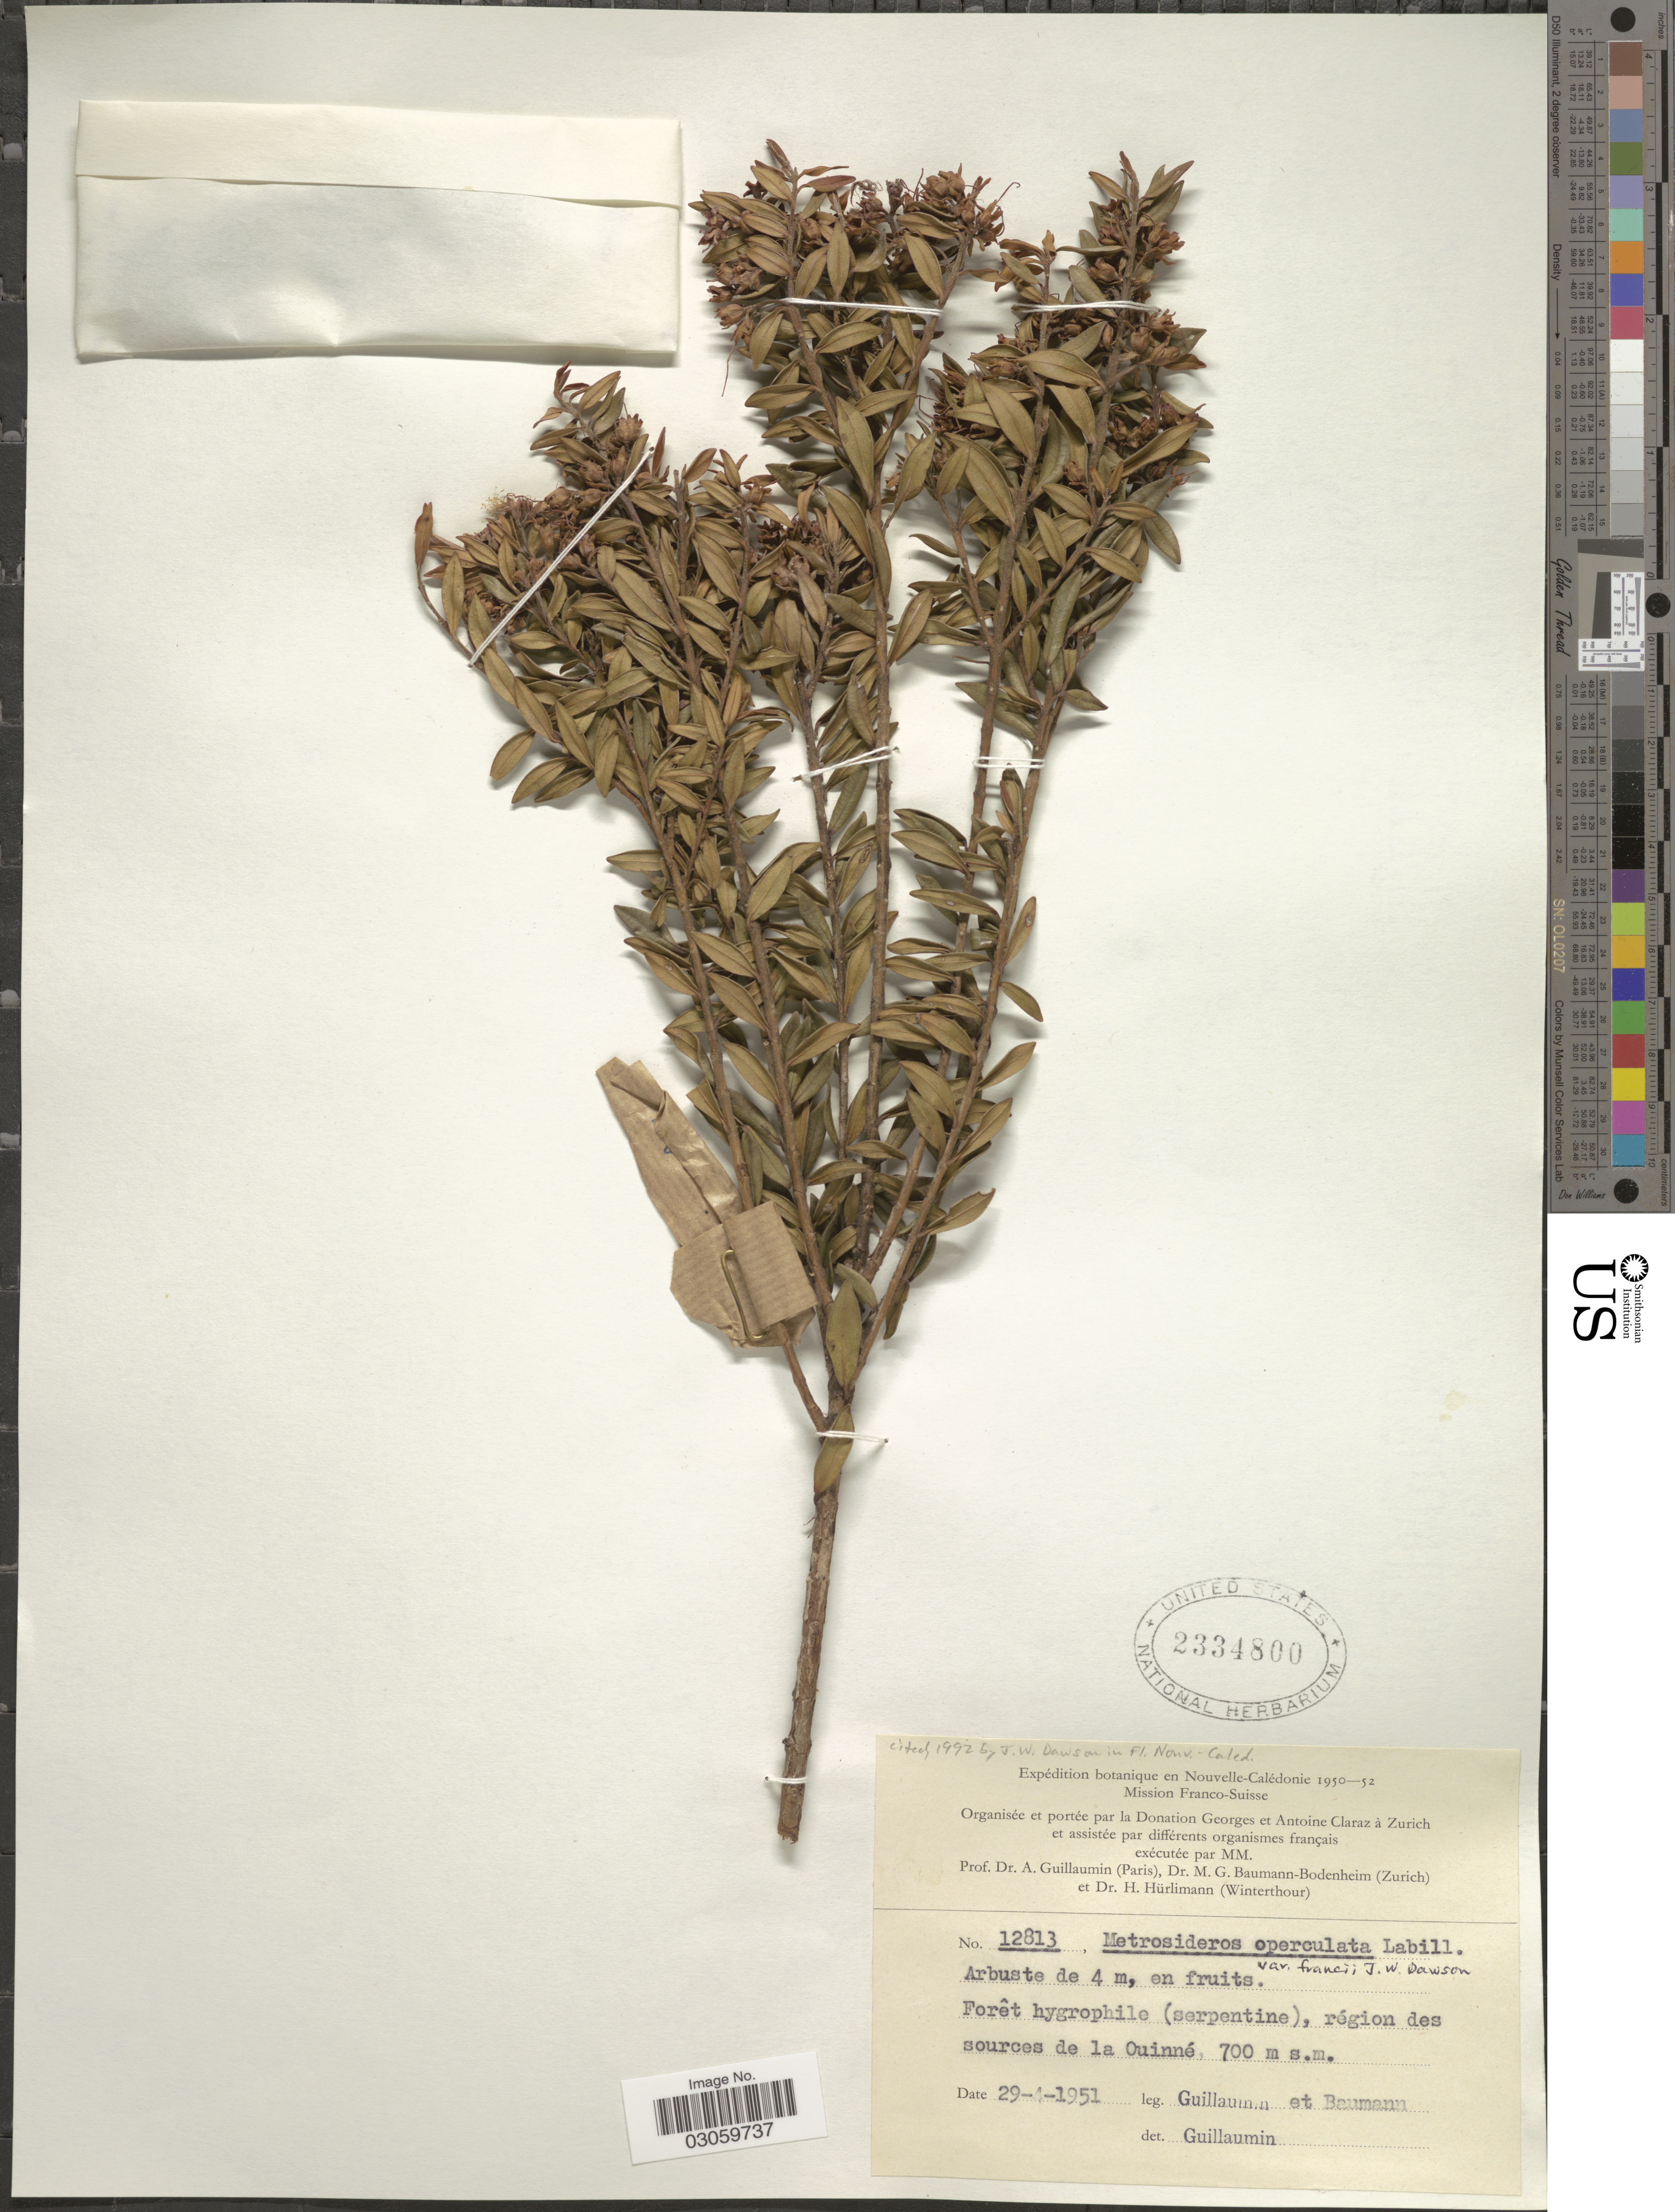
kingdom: Plantae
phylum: Tracheophyta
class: Magnoliopsida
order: Myrtales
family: Myrtaceae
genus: Metrosideros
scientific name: Metrosideros operculata var. francii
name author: J.W. Dawson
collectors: A. Guillaumin & M. G. Baumann-Bodenheim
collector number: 12813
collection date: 1951-04-29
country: New Caledonia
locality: Nouvelle-Calédonie. Forêt hygrophile (serpentine), région des sources des la Ouinné.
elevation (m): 700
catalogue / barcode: US 2334800